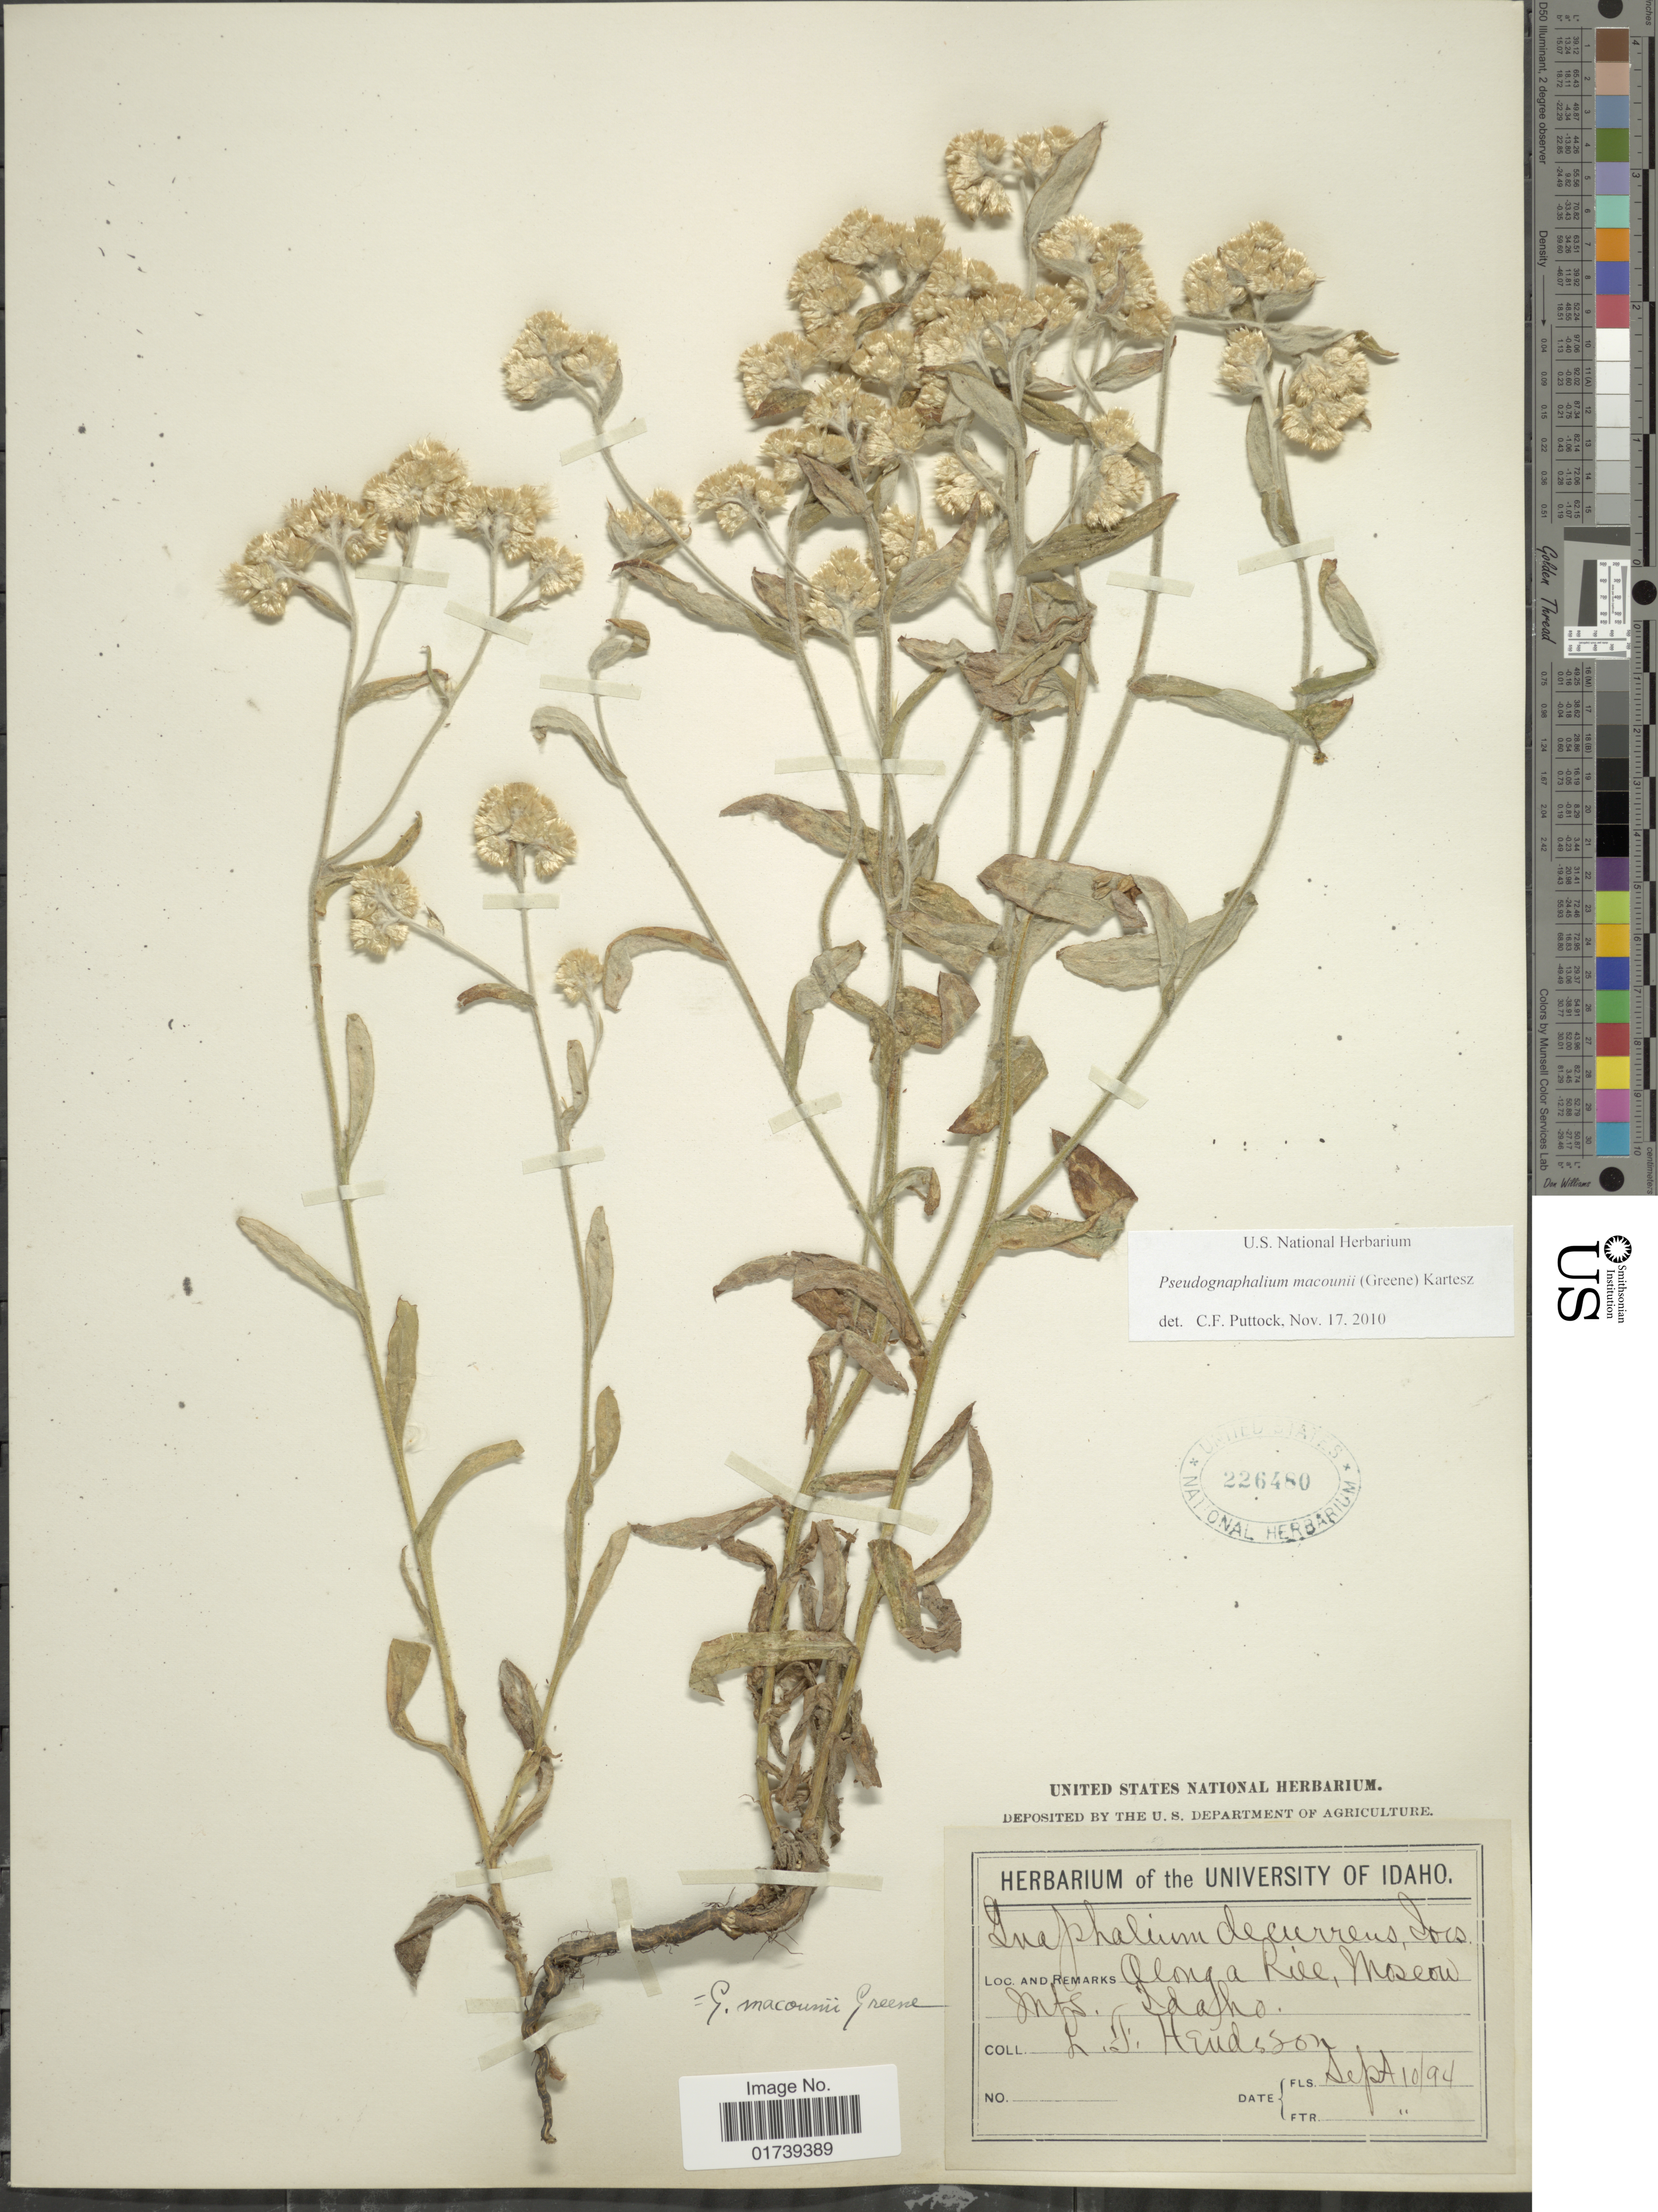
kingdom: Plantae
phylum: Tracheophyta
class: Magnoliopsida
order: Asterales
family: Asteraceae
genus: Pseudognaphalium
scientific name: Pseudognaphalium macounii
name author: (Greene) Kartesz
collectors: L. Henderson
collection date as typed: Transcribed d/m/y: 10/9/94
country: United States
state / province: Idaho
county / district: Latah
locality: Along a River, Moscow Mts.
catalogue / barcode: US 226480